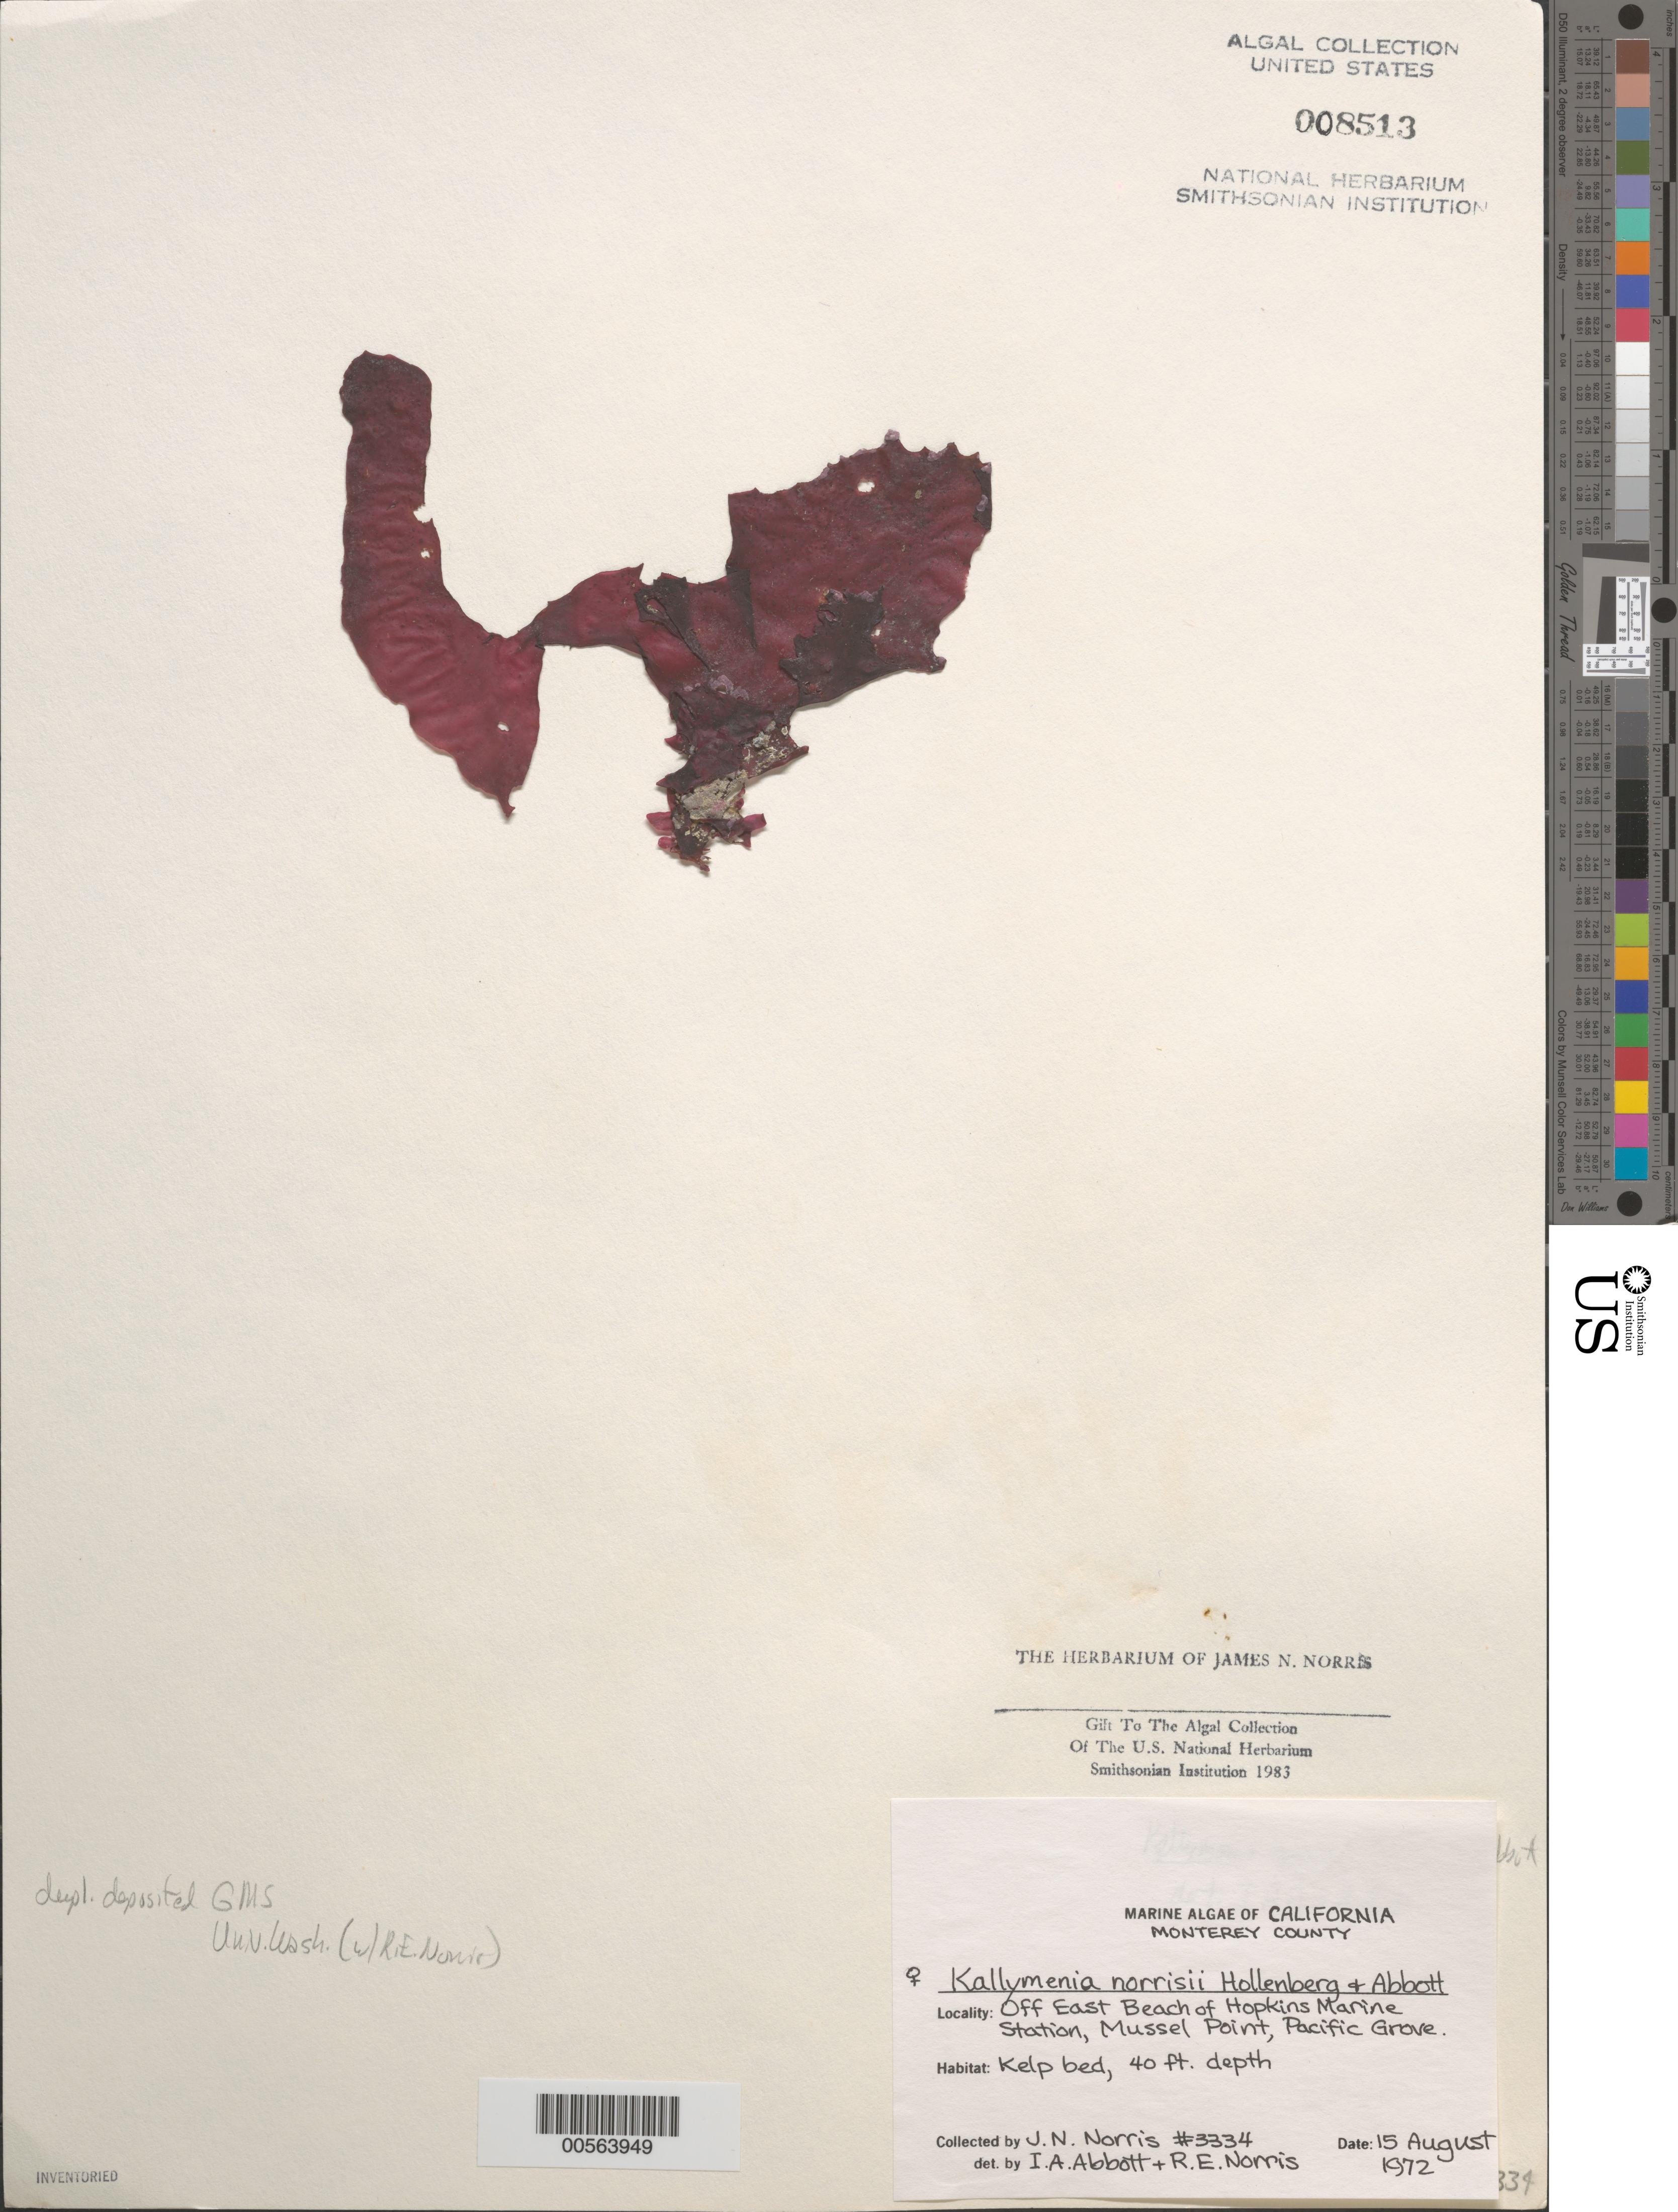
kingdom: Plantae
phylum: Rhodophyta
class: Florideophyceae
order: Gigartinales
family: Kallymeniaceae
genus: Kallymenia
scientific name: Kallymenia norrisii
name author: Hollenb. & I.A. Abbott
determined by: Abbott, I. A.; Norris, R. E.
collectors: J. N. Norris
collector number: JN-3334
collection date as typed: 15 Aug 1972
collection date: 1972-08-15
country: United States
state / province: California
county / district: Monterey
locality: Pacific Grove, off East Beach of Hopkins Marine Station, Mussel Point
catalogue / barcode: US 8513